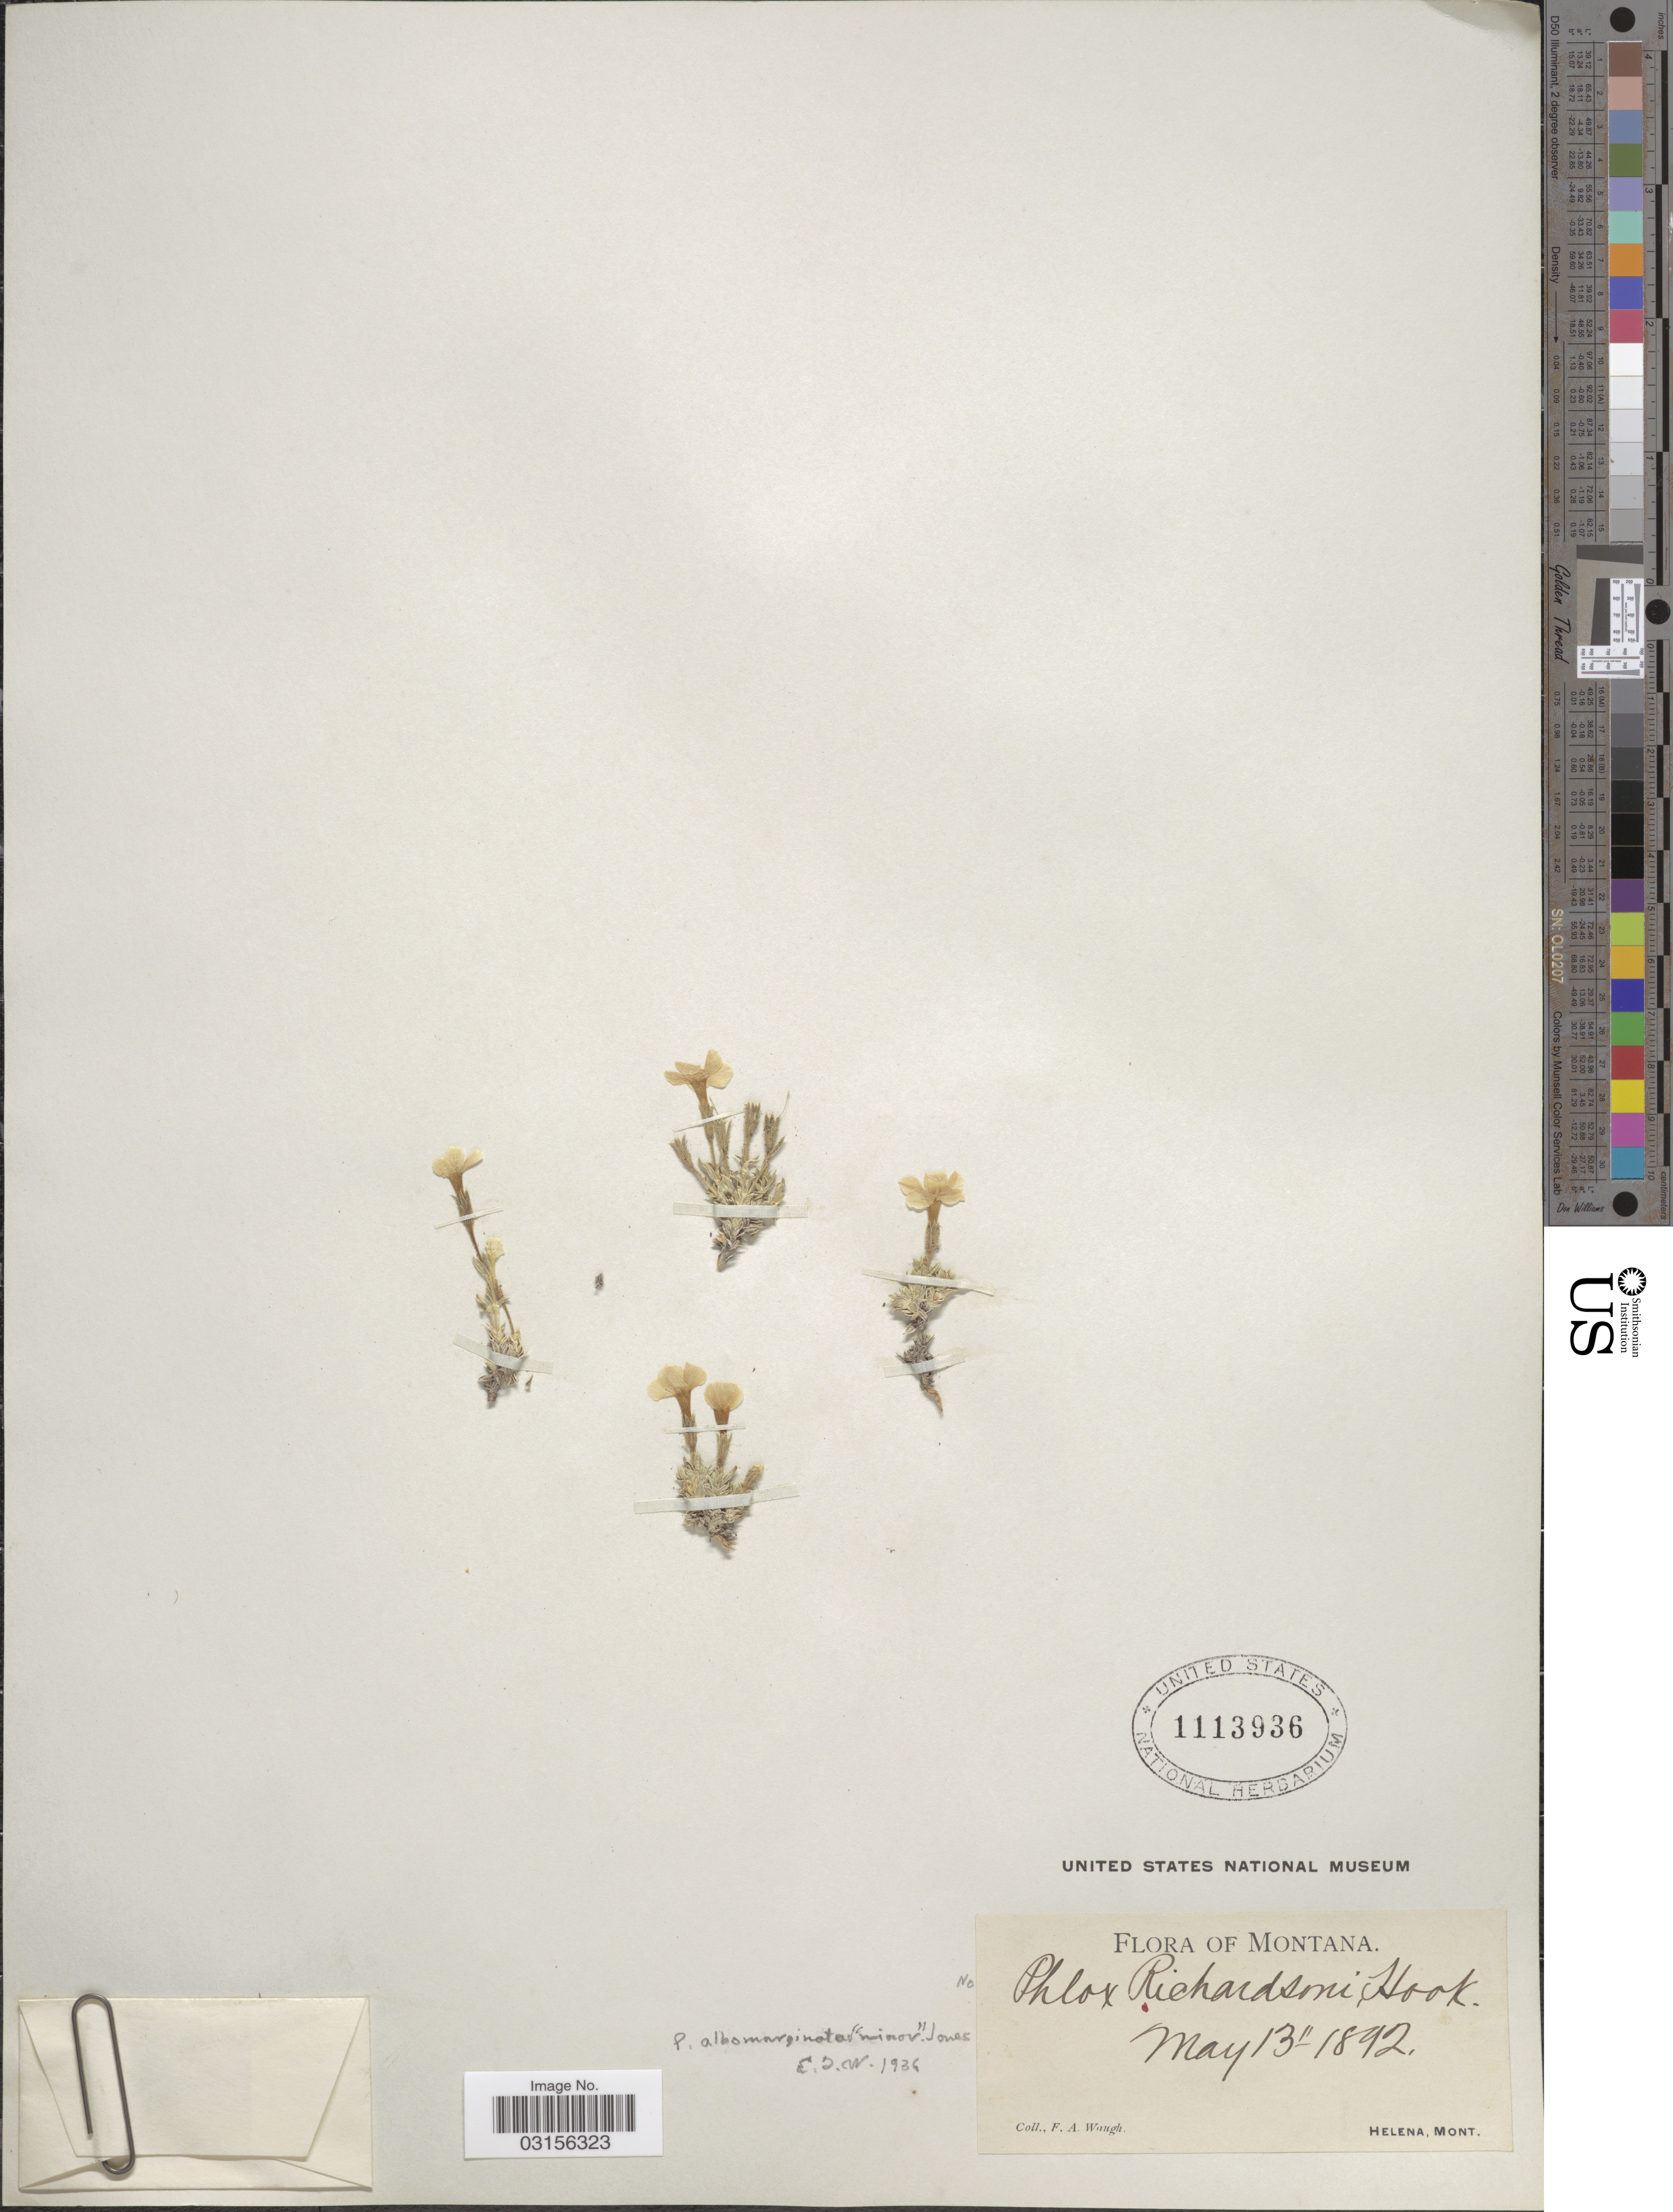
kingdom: Plantae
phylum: Tracheophyta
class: Magnoliopsida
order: Ericales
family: Polemoniaceae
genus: Phlox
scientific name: Phlox albomarginata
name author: M.E. Jones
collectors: F. Waugh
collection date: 1892-05-13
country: United States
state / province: Montana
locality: Helena, Mont.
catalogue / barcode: US 1113936